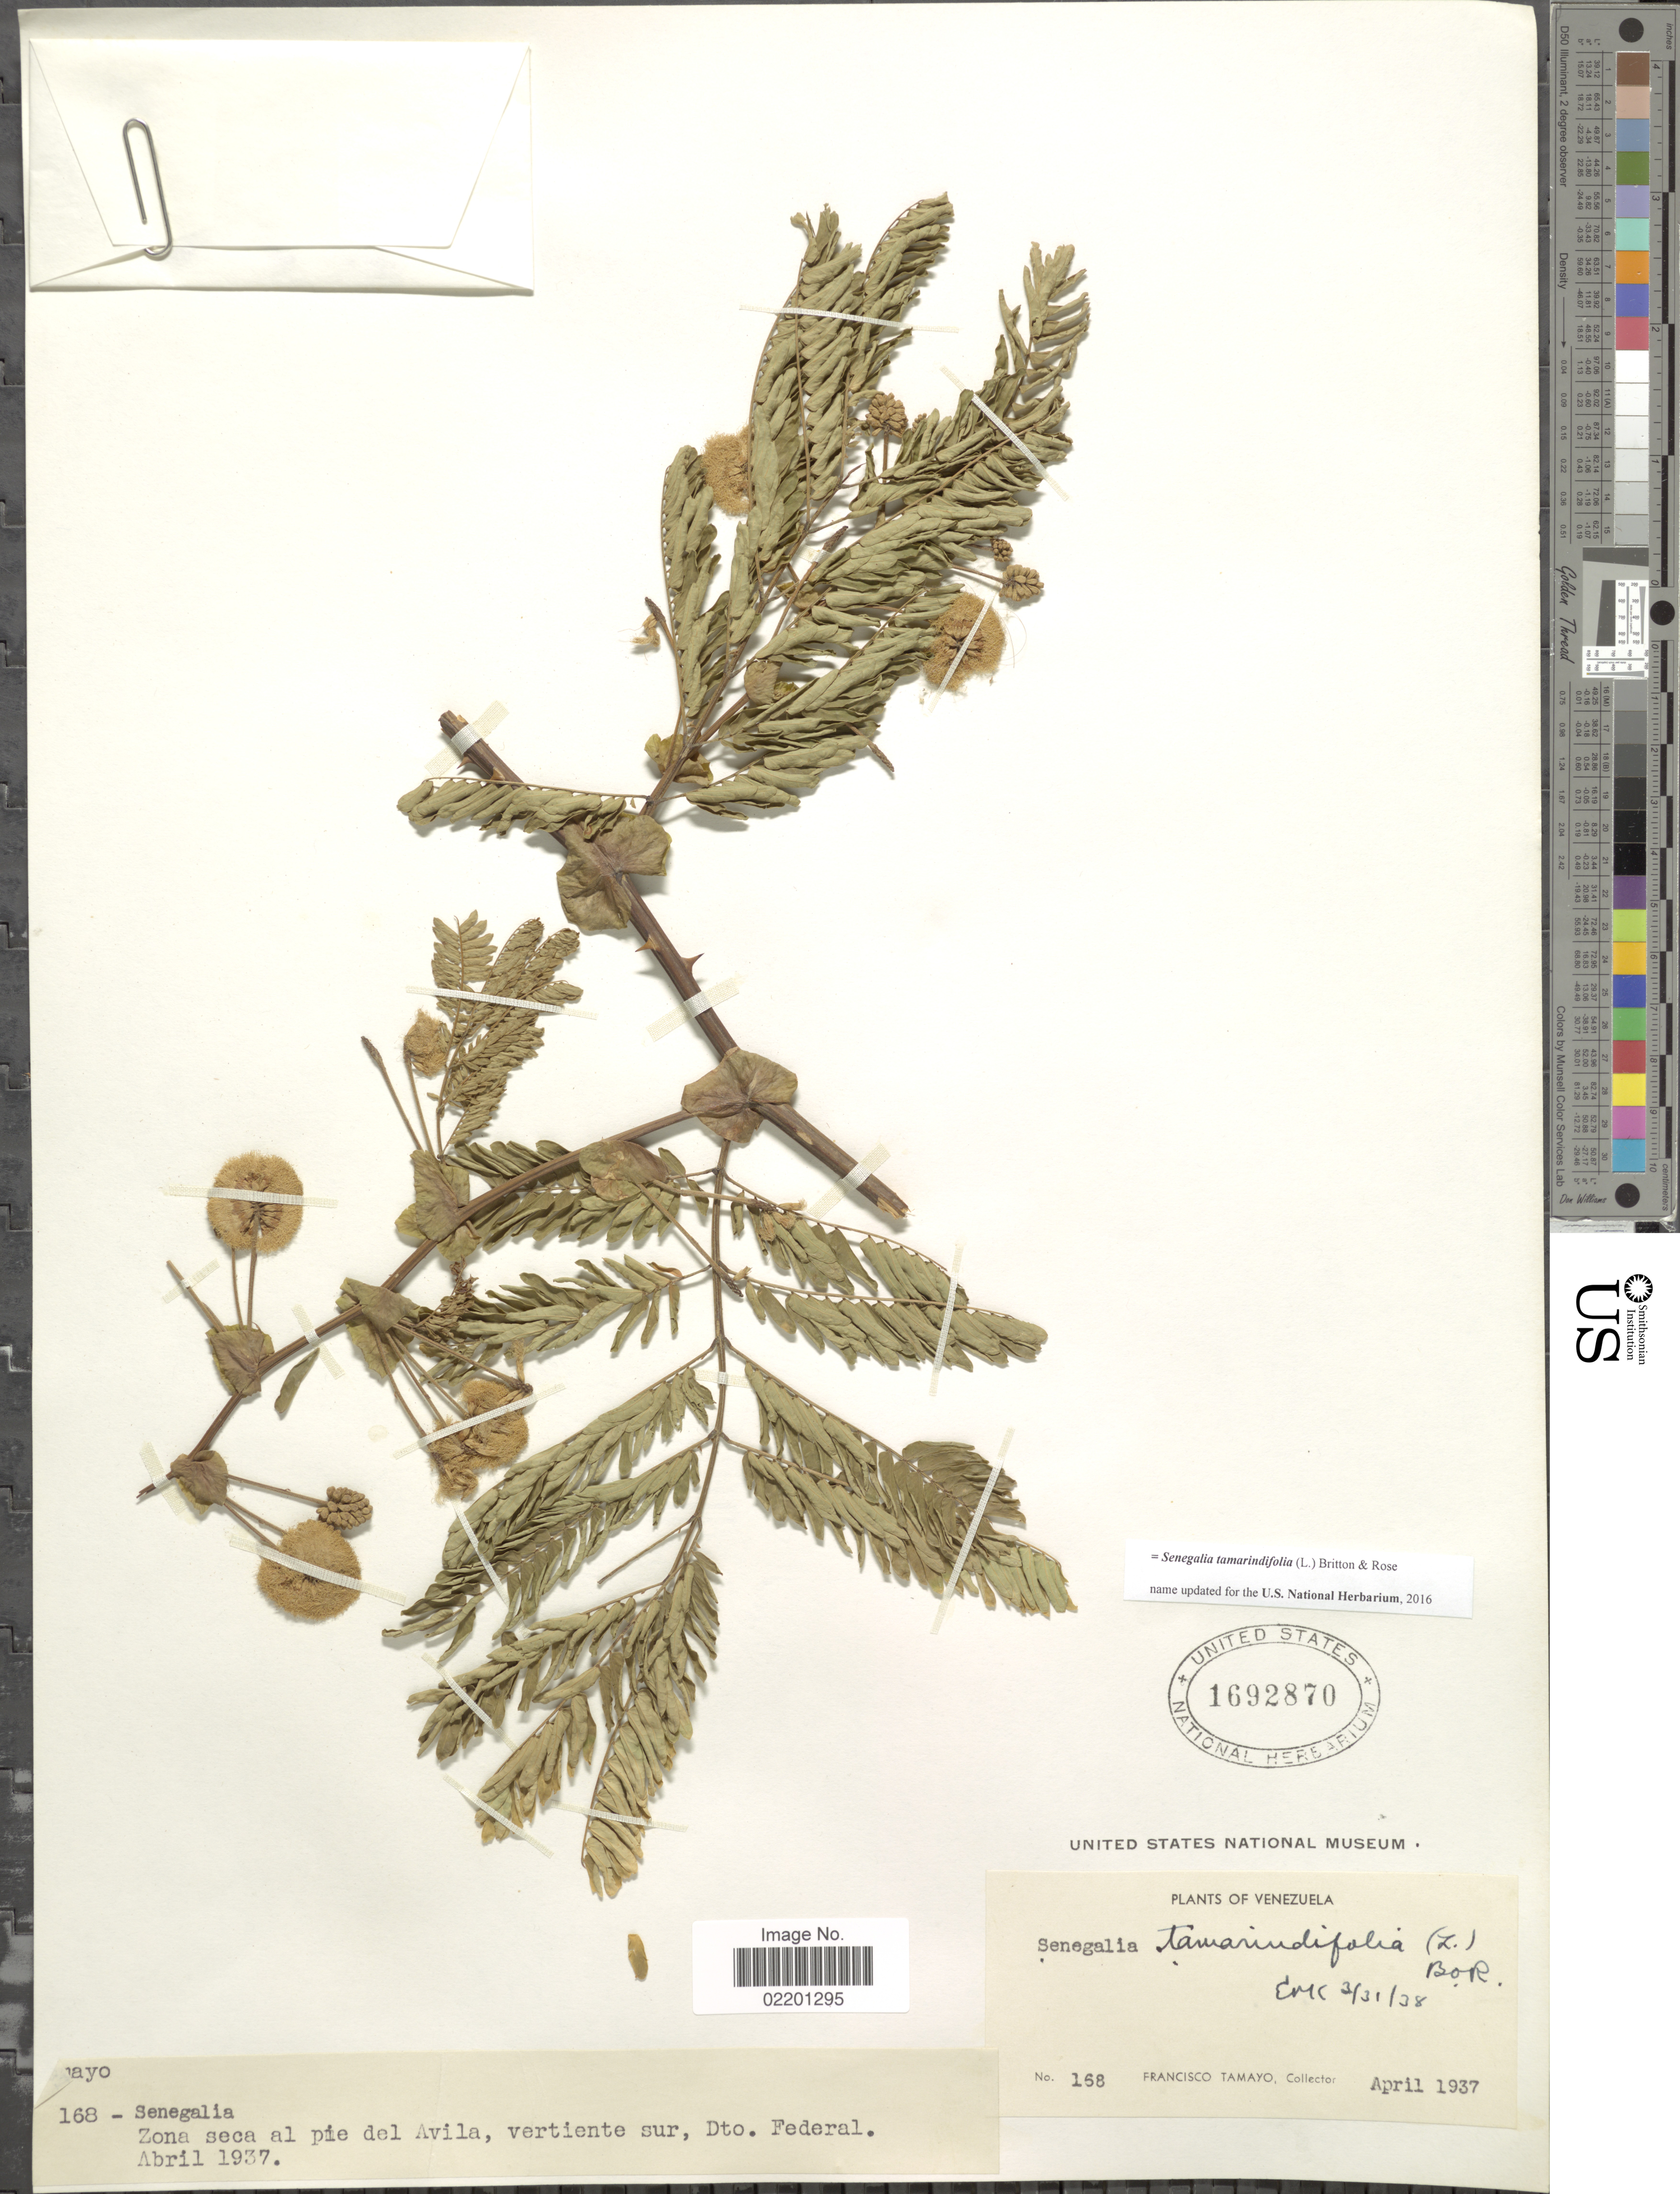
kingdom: Plantae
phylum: Tracheophyta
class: Magnoliopsida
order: Fabales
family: Fabaceae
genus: Senegalia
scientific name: Senegalia tamarindifolia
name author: (L.) Britton & Rose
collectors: F. Tamayo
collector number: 168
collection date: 1937-04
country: Venezuela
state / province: Distrito Federal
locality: Zona seca al pie del Avila, vertiente sur, Dto. Federal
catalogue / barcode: US 1692870